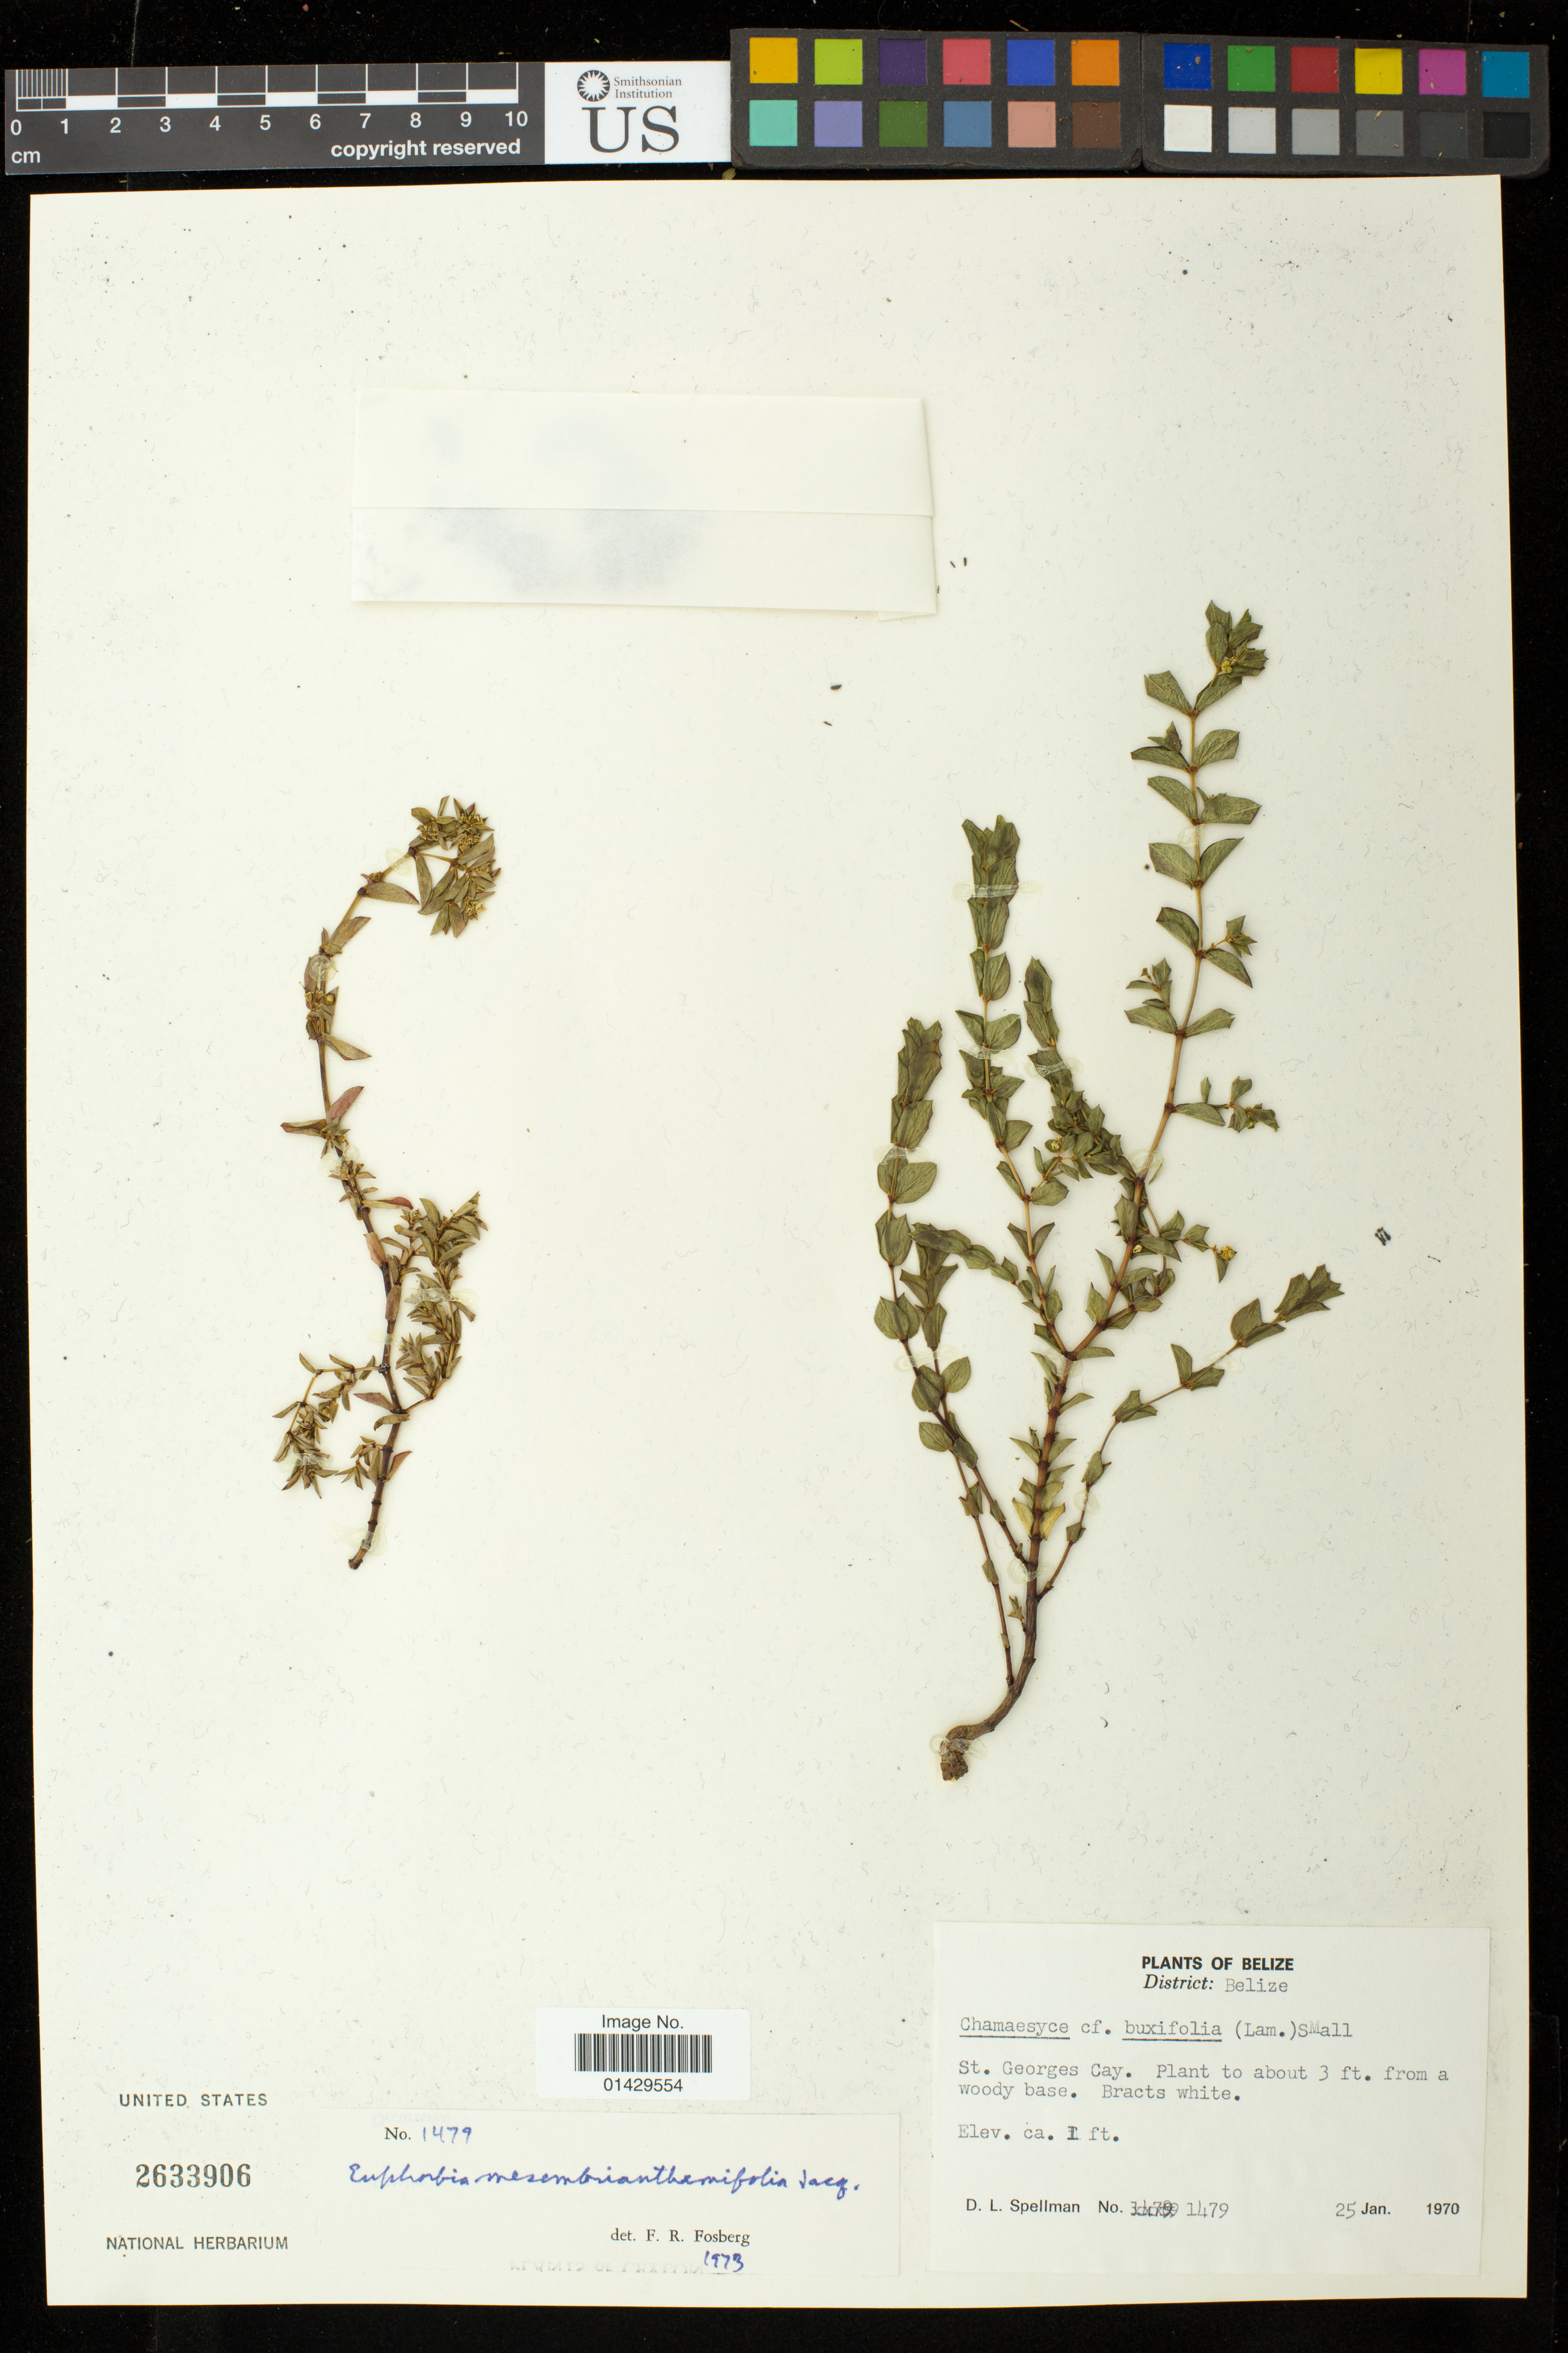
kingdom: Plantae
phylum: Tracheophyta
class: Magnoliopsida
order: Malpighiales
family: Euphorbiaceae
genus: Euphorbia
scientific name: Euphorbia mesembryanthemifolia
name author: Jacq.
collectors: D. L. Spellman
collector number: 1479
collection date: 1970-01-25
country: Belize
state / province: Belize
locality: St. Georges Cay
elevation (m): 0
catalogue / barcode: US 2633906